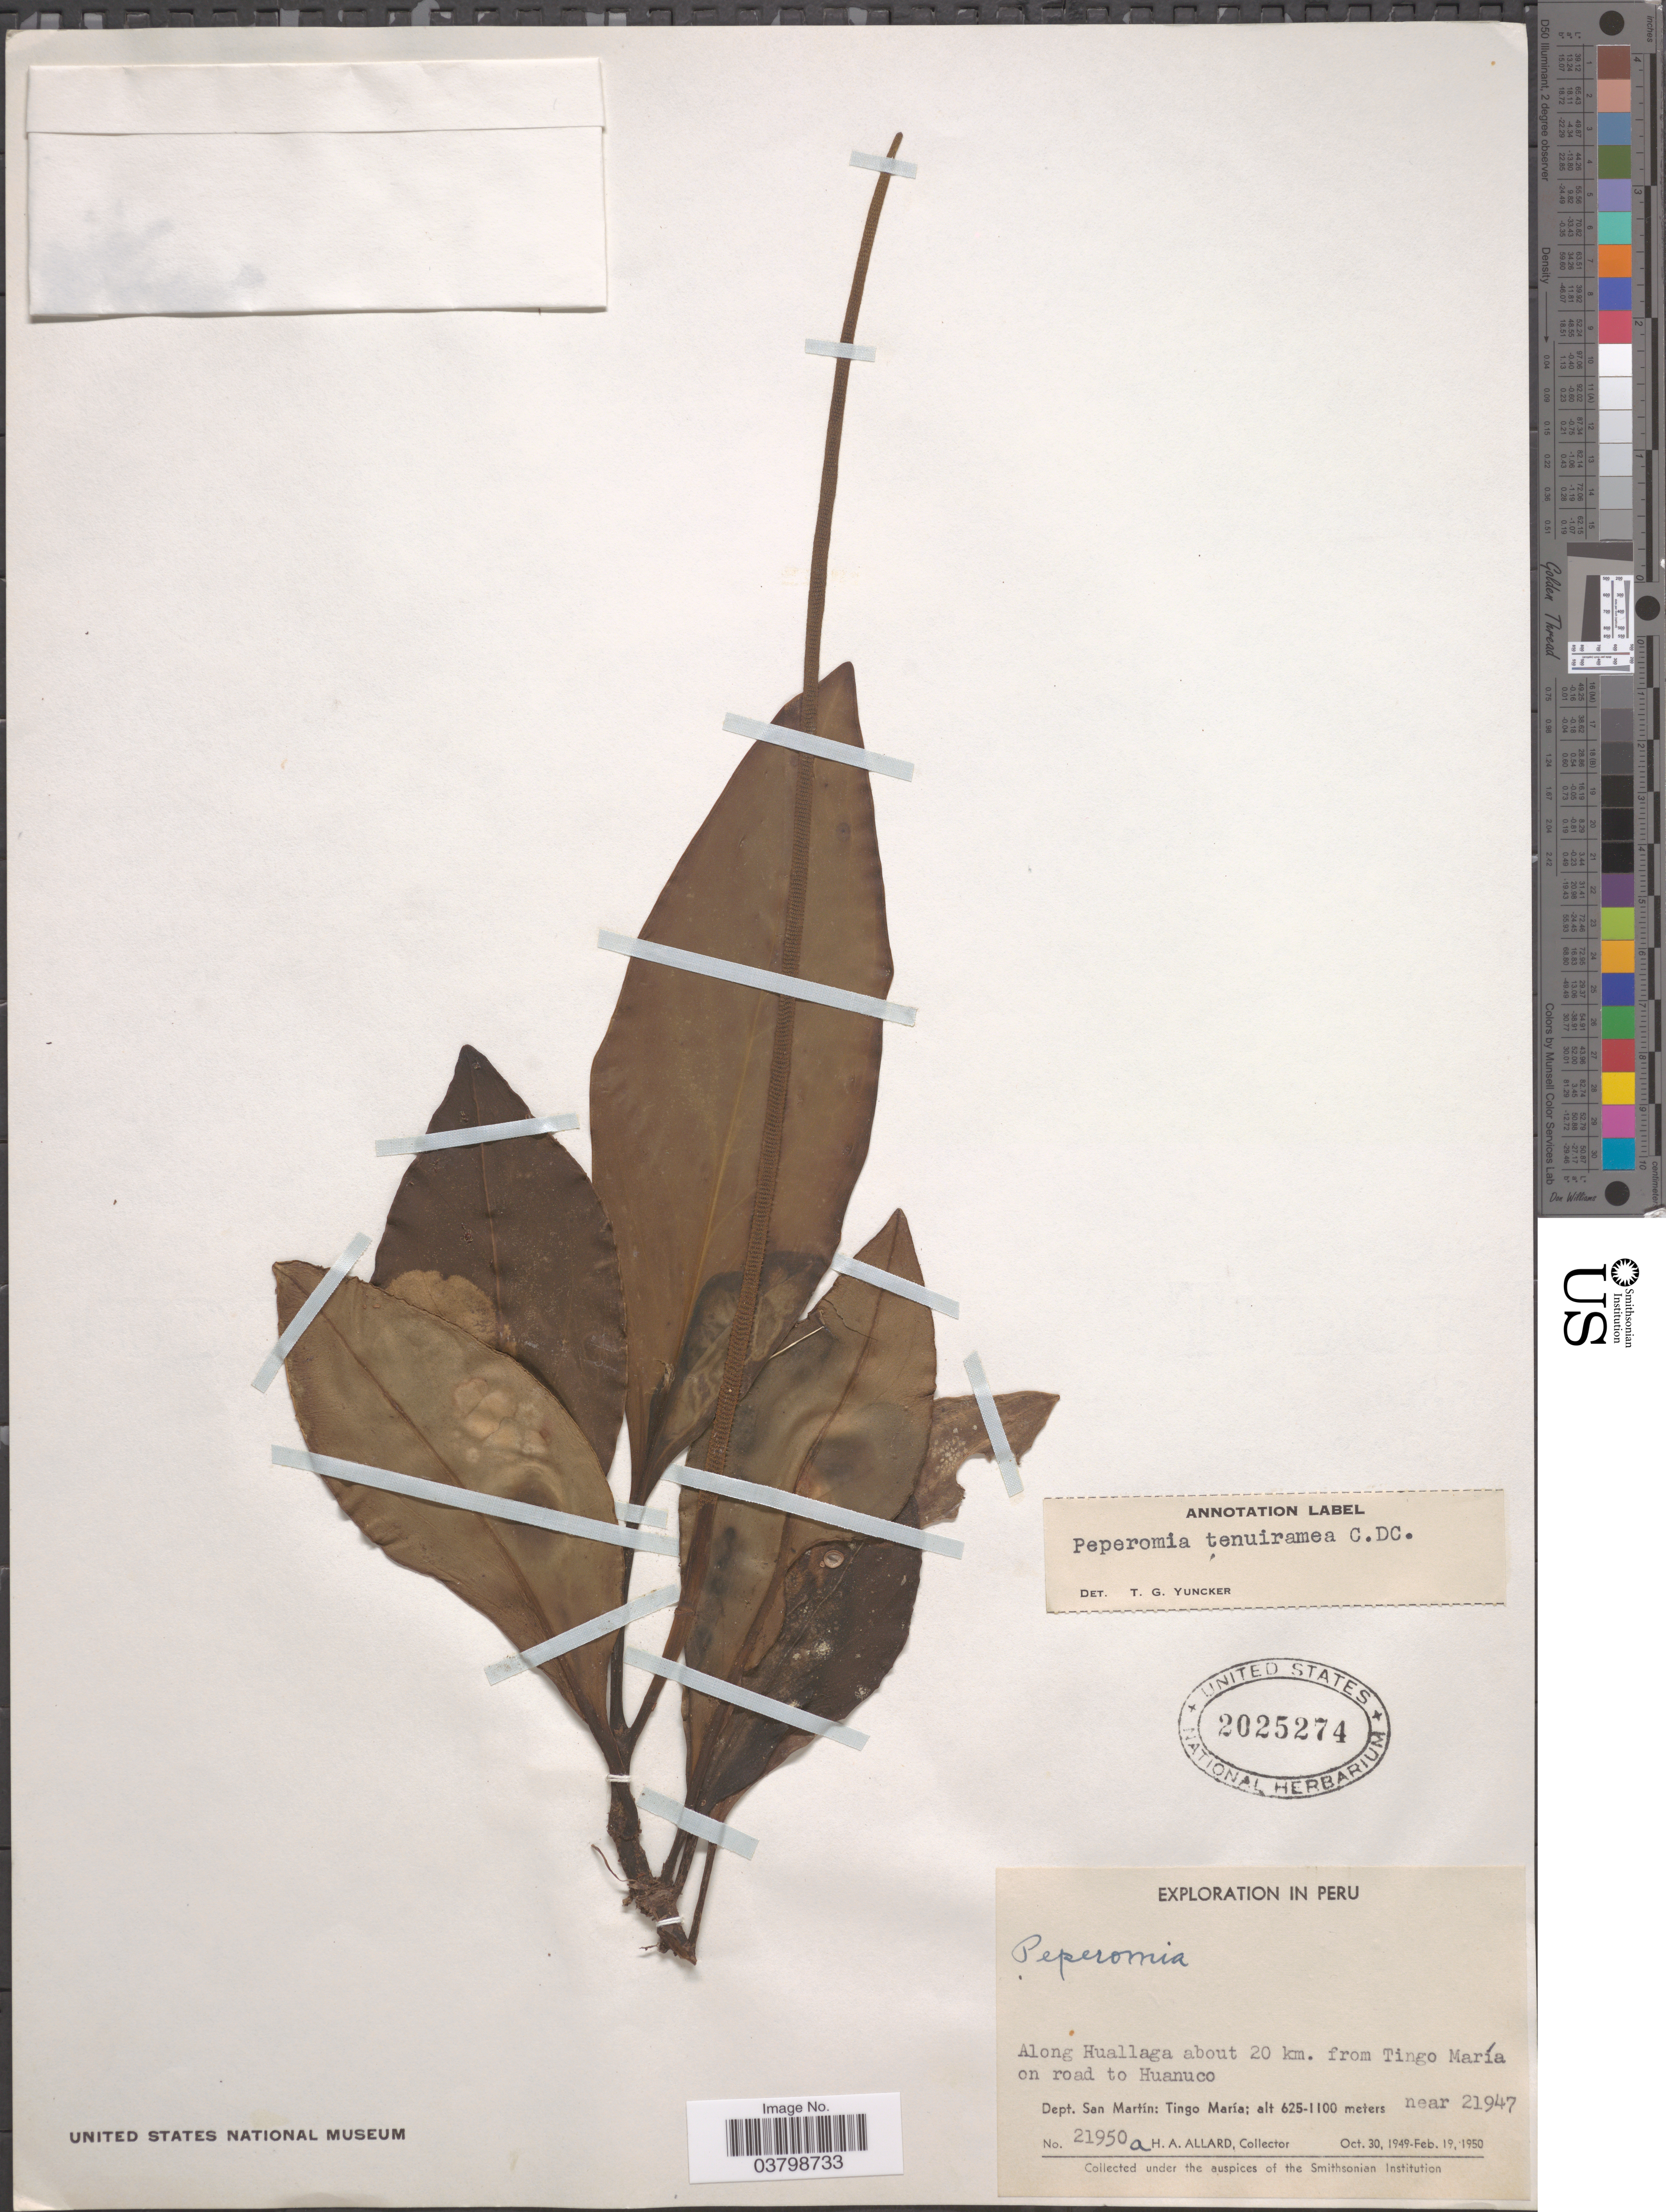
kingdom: Plantae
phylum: Tracheophyta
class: Magnoliopsida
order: Piperales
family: Piperaceae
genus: Peperomia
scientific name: Peperomia tenuiramea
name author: C. DC.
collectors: H. A. Allard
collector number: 21950a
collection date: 1949-10-30/1950-02-19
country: Peru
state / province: San Martín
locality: Along Huallaga about 20 km. from Tingo María on road to Huanuco near 21947. Dept. San Martín: Tingo María.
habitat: along river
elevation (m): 625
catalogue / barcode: US 2025274